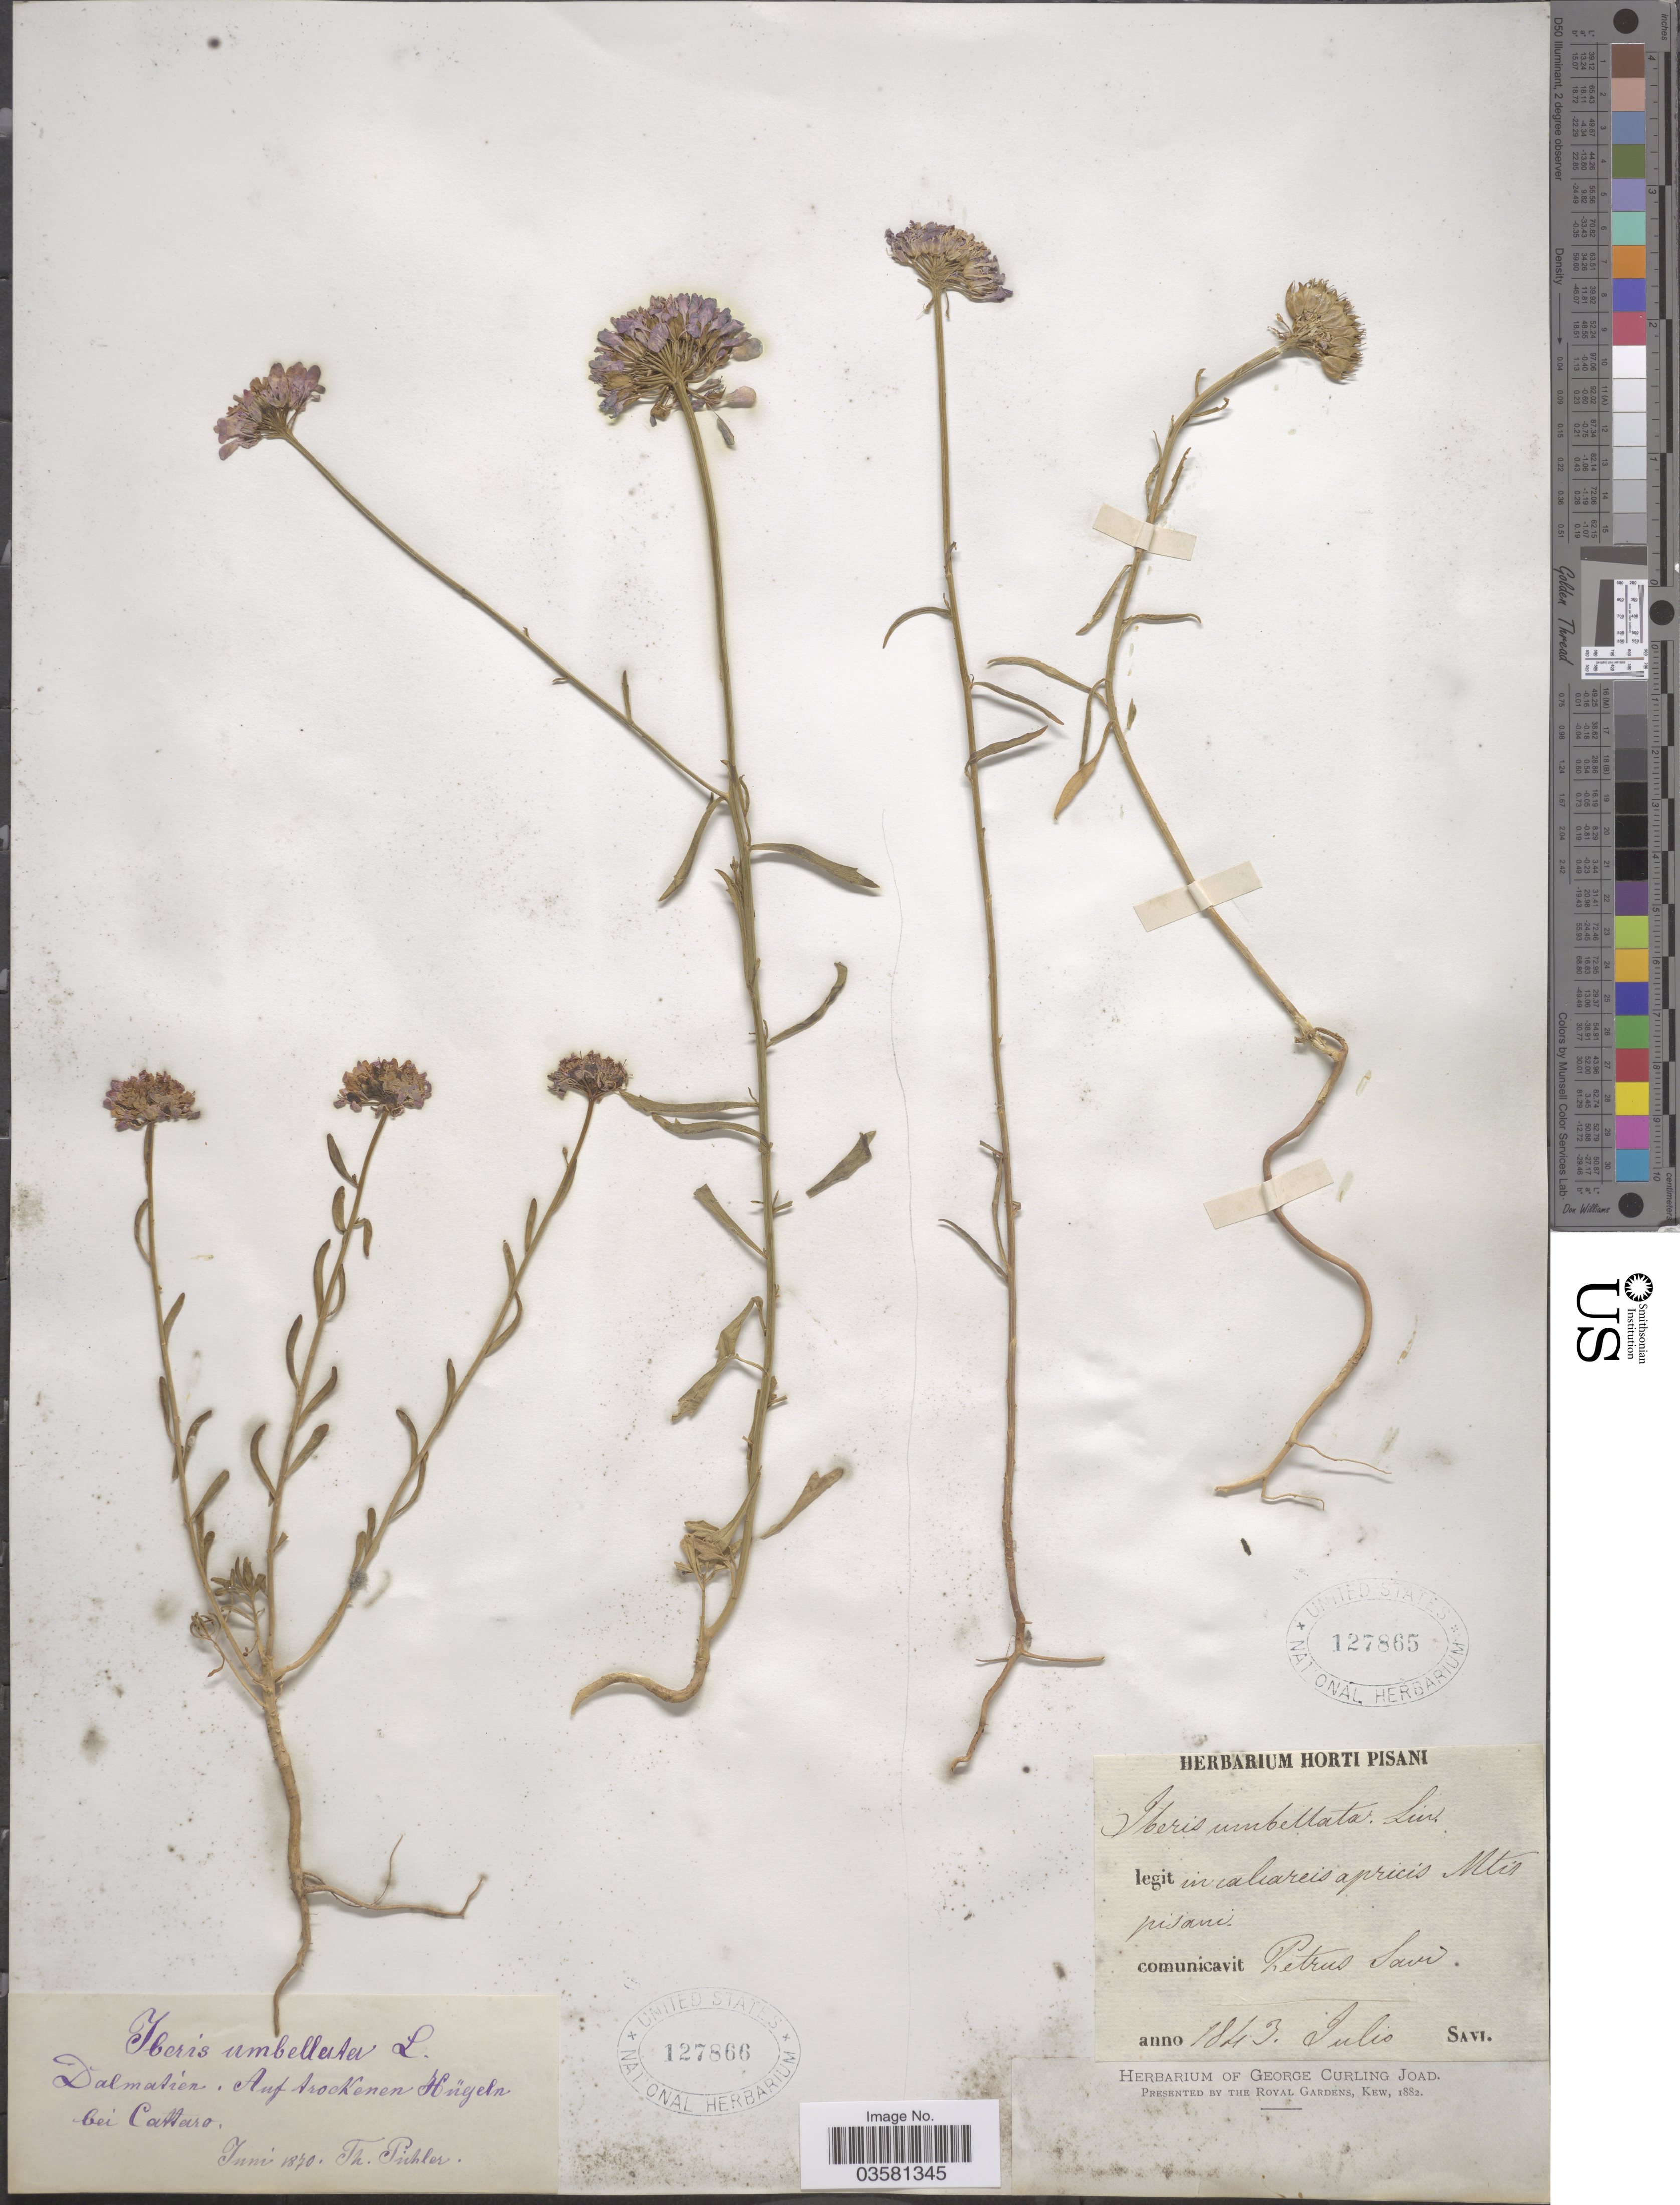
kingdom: Plantae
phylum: Tracheophyta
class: Magnoliopsida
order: Brassicales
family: Brassicaceae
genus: Iberis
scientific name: Iberis umbellata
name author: L.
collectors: T. Pichler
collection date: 1870-06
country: Montenegro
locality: Dalmatien. Auf Arockenen Hügeln bei Cattaro.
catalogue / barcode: US 127866-2